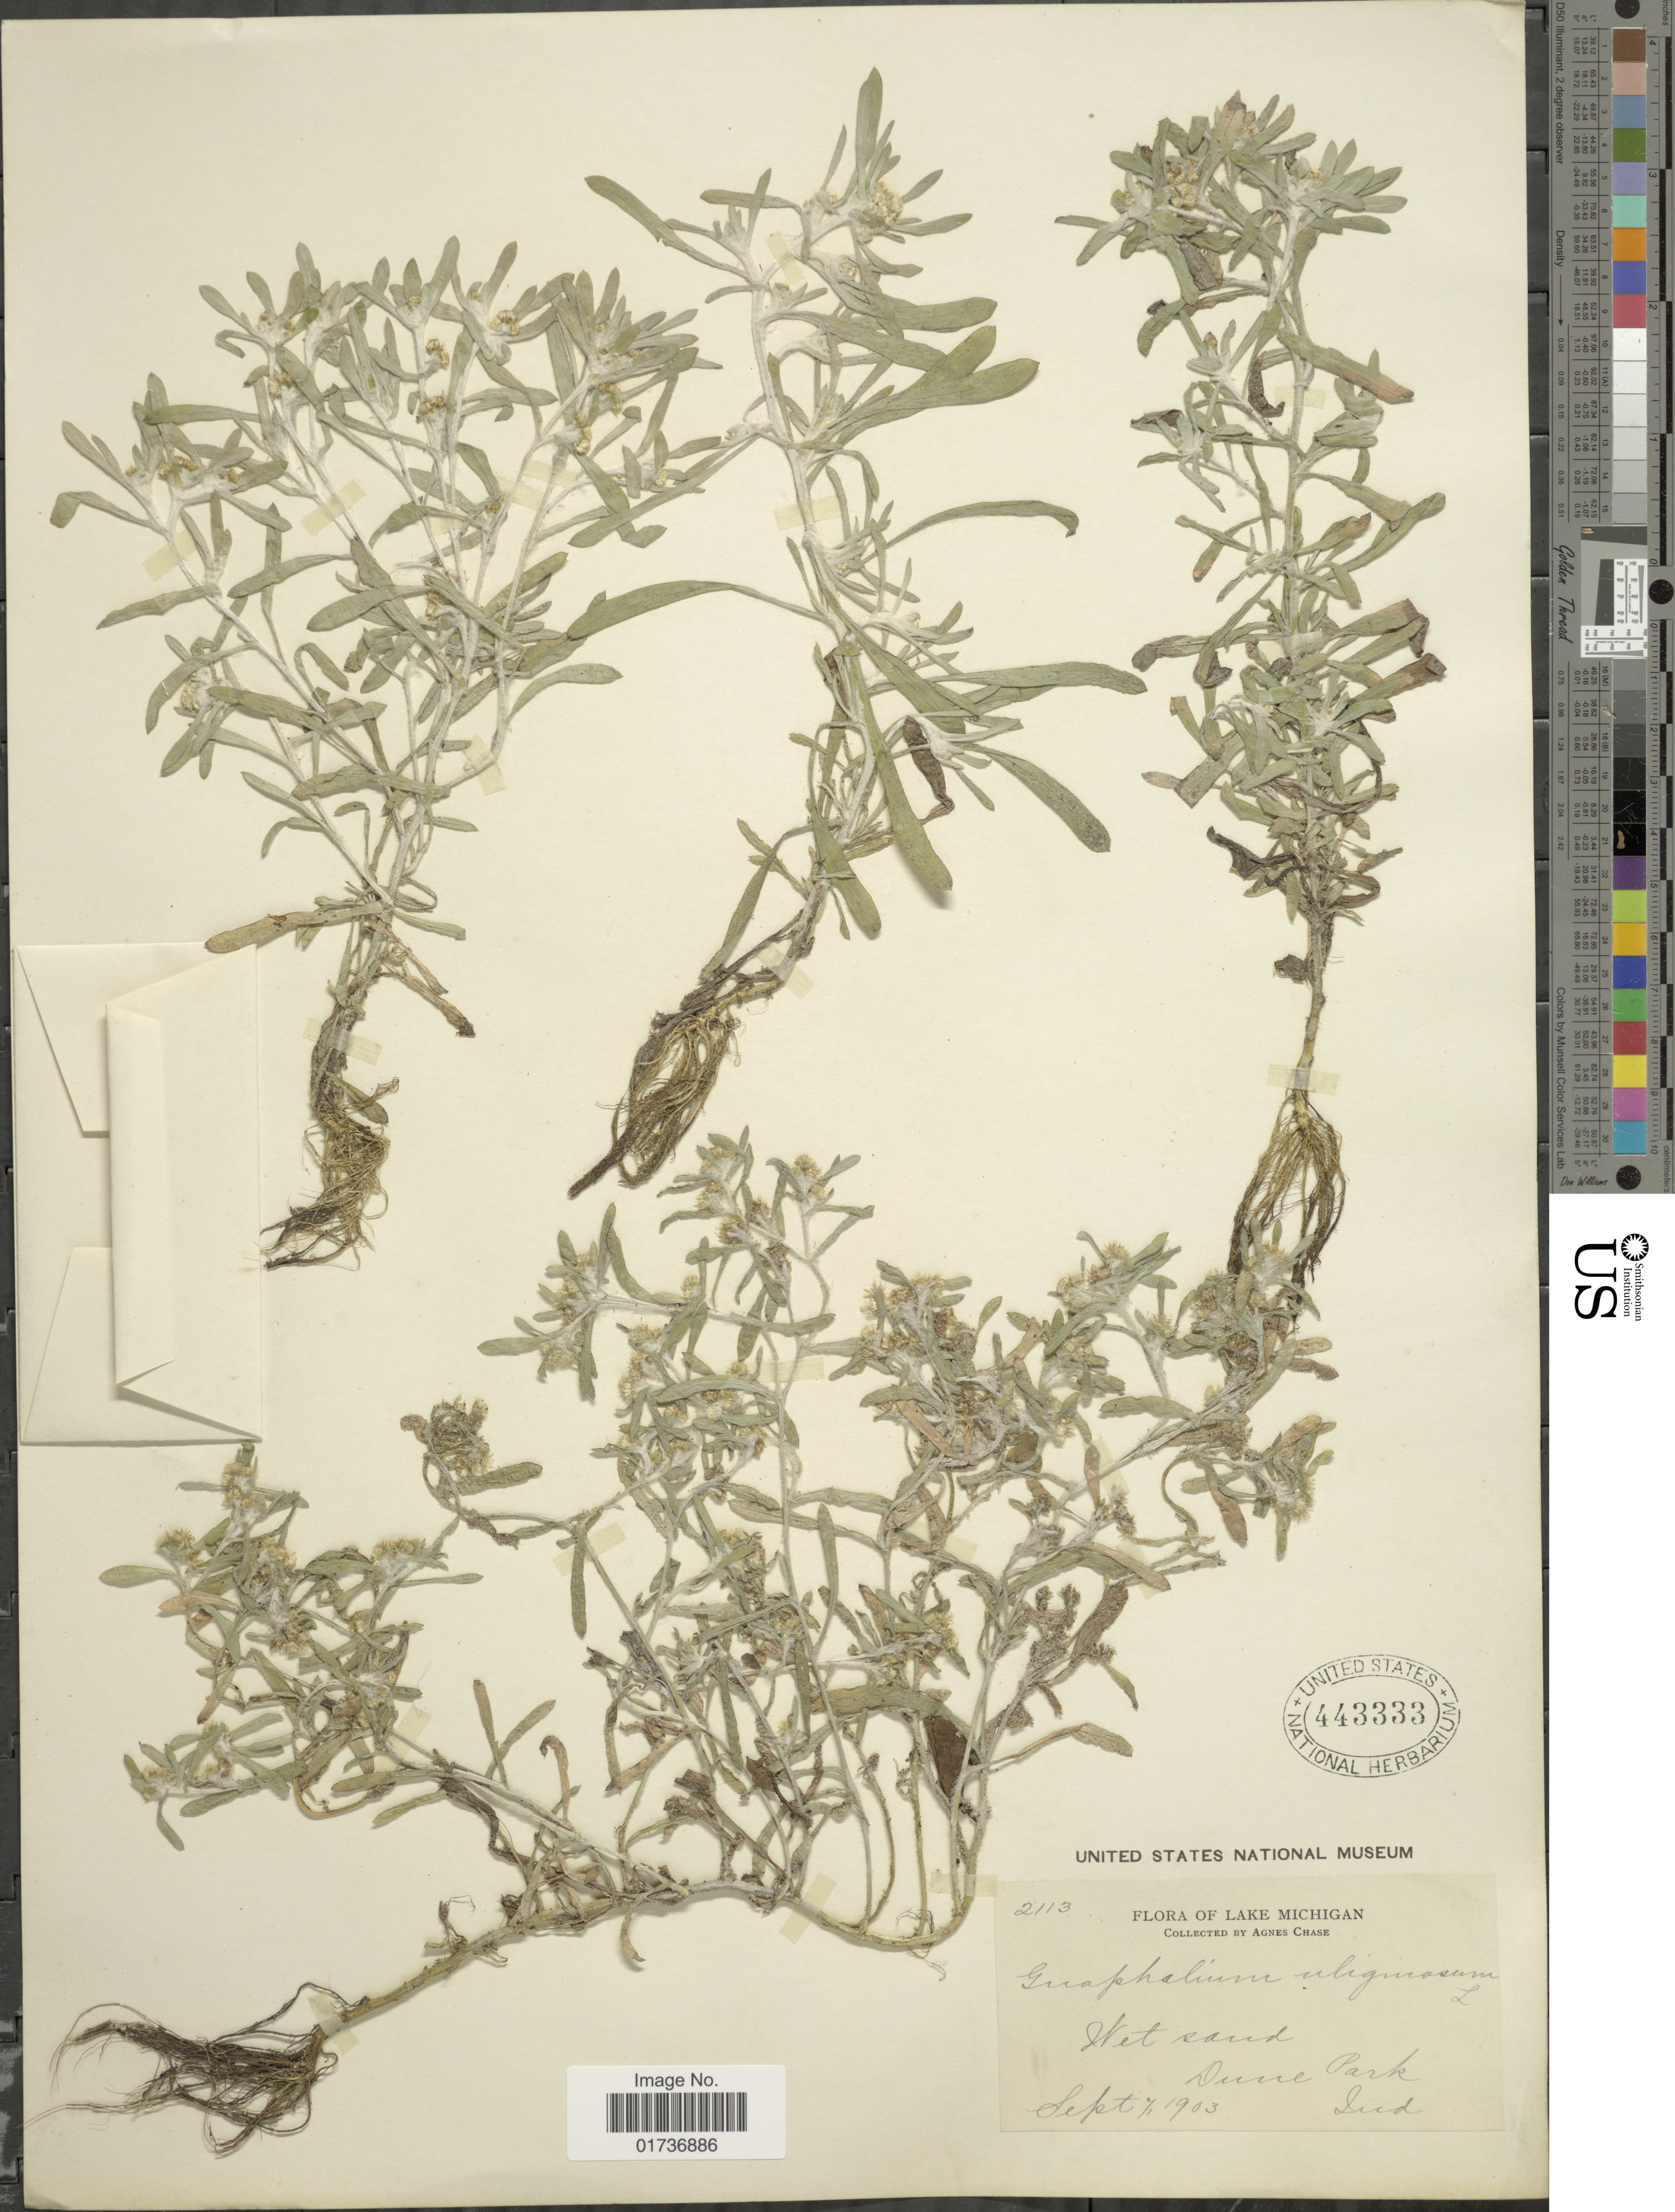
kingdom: Plantae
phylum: Tracheophyta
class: Magnoliopsida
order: Asterales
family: Asteraceae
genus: Gnaphalium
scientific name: Gnaphalium uliginosum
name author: L.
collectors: A. Chase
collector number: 2113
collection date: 1903-09-07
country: United States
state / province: Indiana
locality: Lake Michigan, Wet sand, Dune Park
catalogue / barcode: US 443333